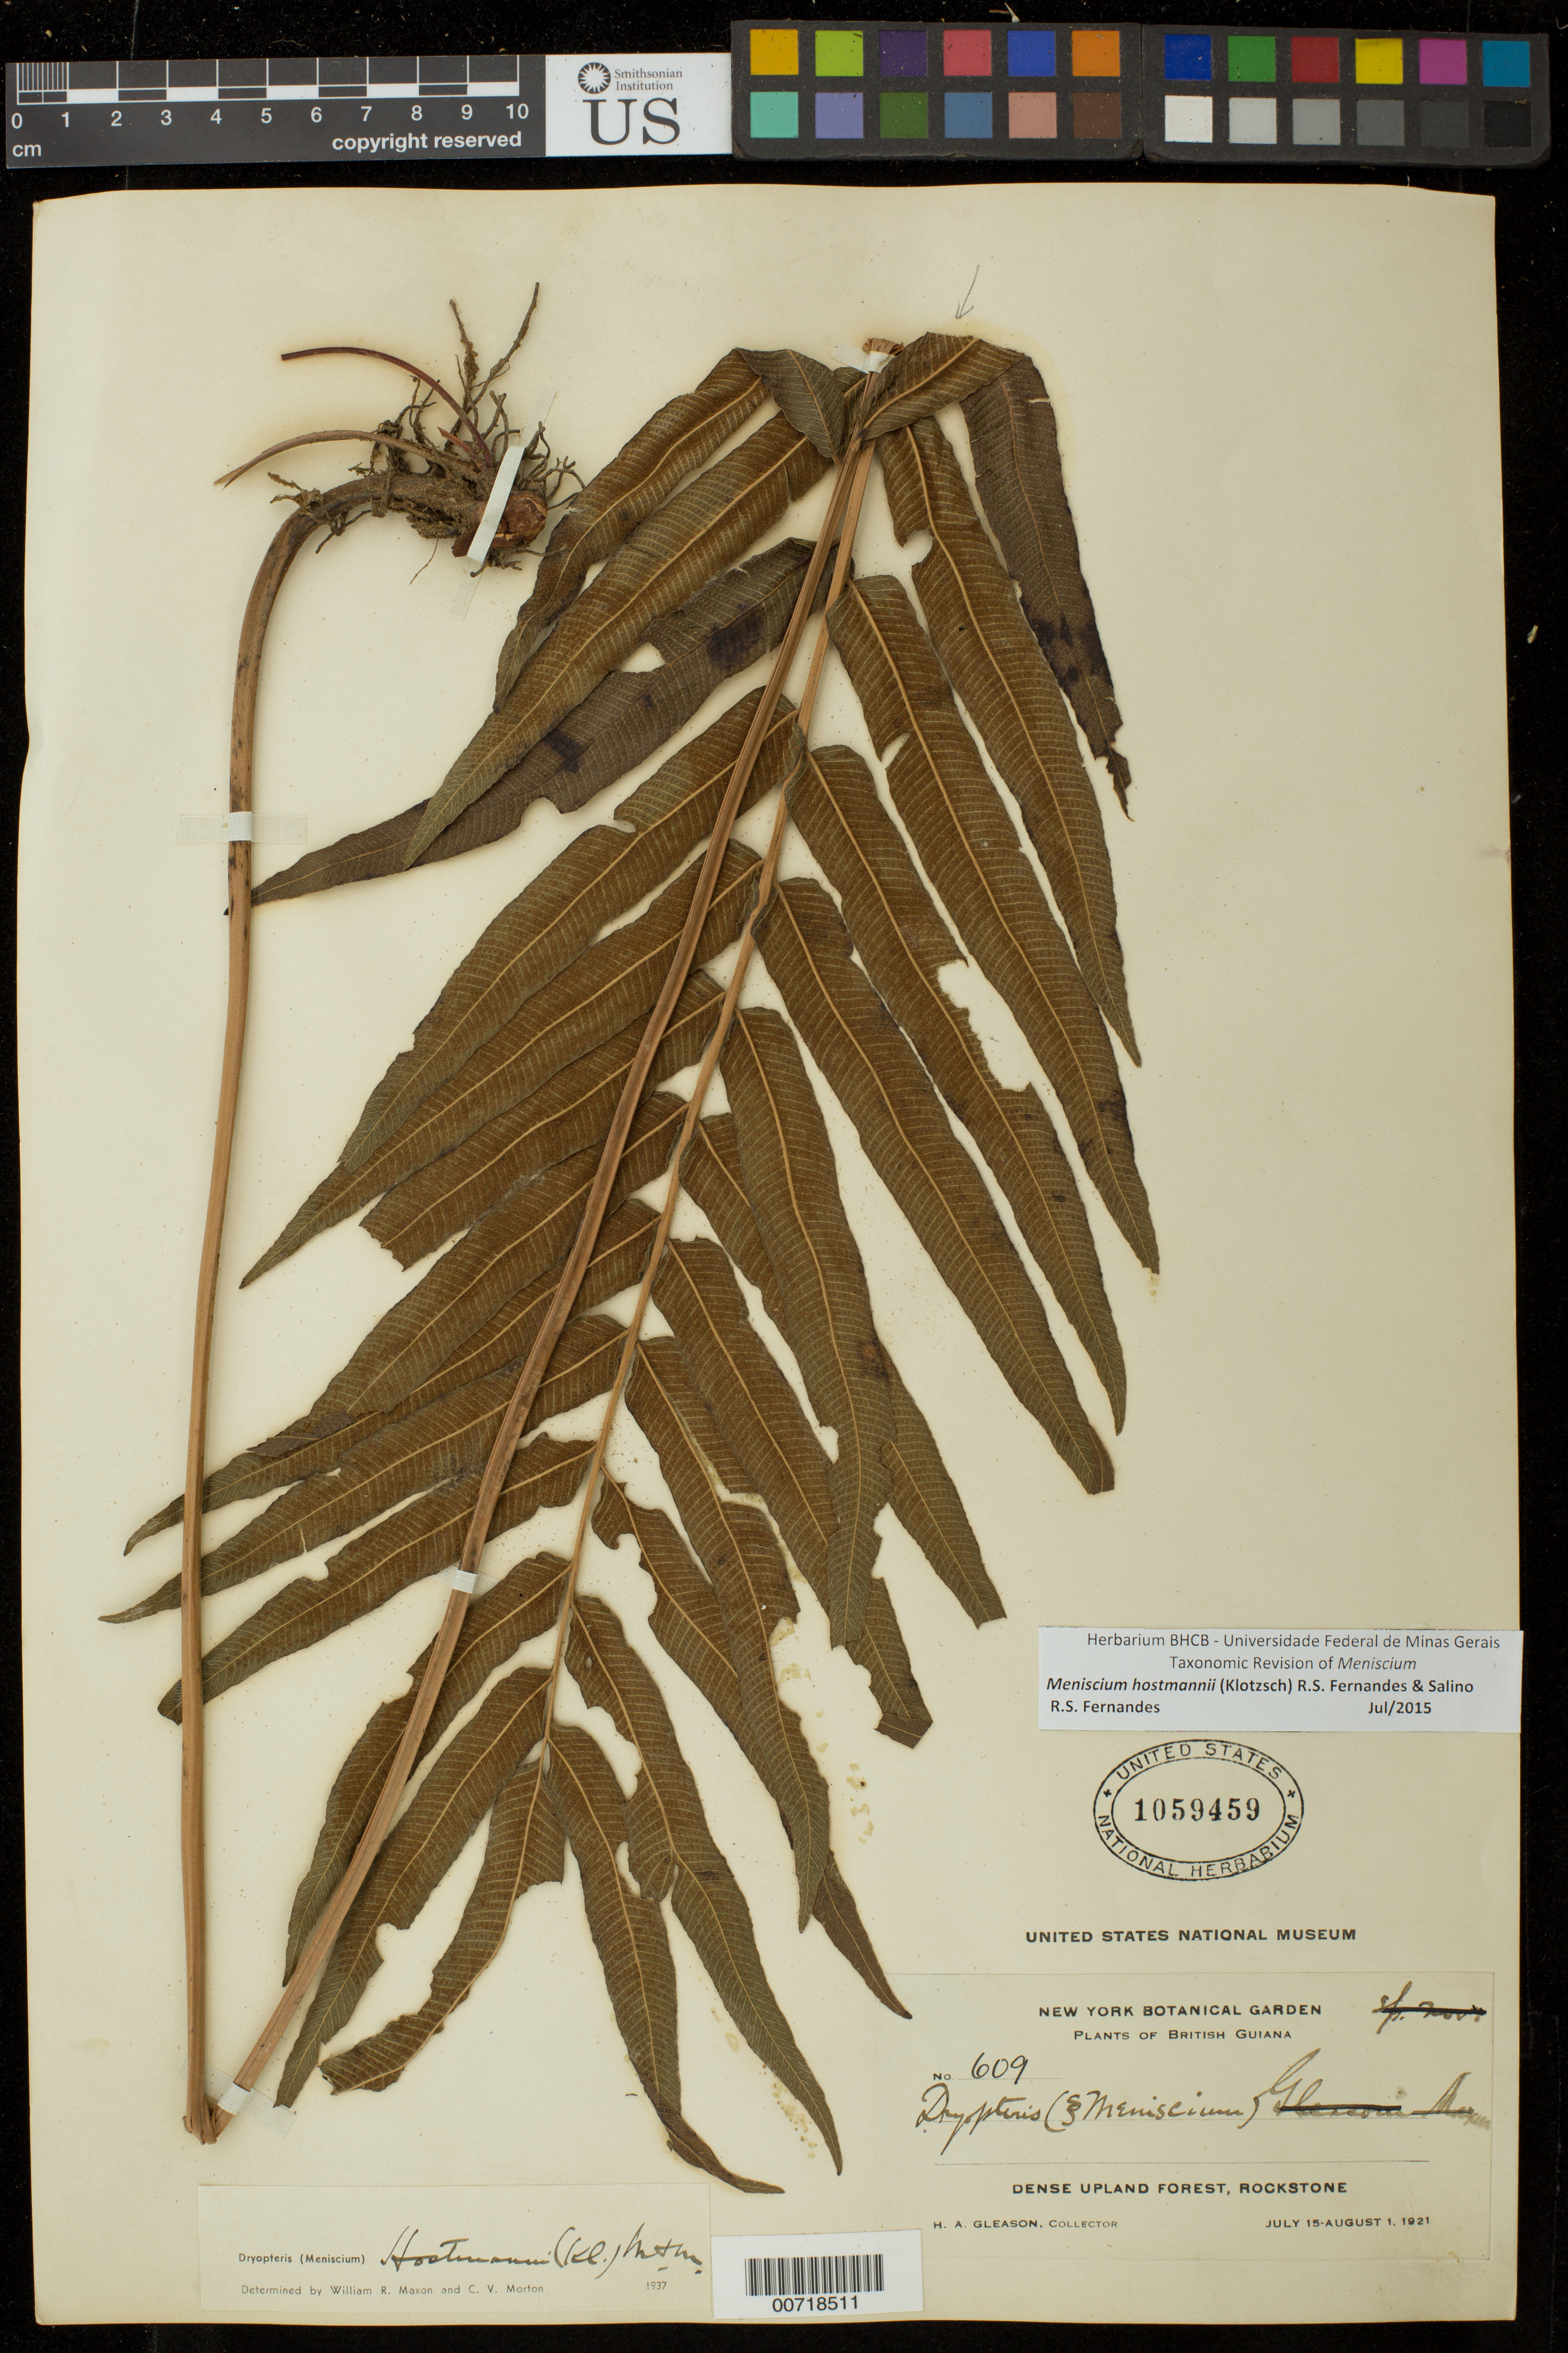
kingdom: Plantae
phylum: Tracheophyta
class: Polypodiopsida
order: Polypodiales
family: Thelypteridaceae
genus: Meniscium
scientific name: Meniscium hostmannii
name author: (Klotzsch) R.S. Fernandes & Salino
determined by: Fernandes, R. S.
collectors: H. A. Gleason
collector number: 609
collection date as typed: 15-Jul-21 to 1-Aug-21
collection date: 1921-07-15/1921-08-01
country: Guyana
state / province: U. Demerara-Berbice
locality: Rockstone, in and about the village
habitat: Dense upland forest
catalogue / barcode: US 1059459